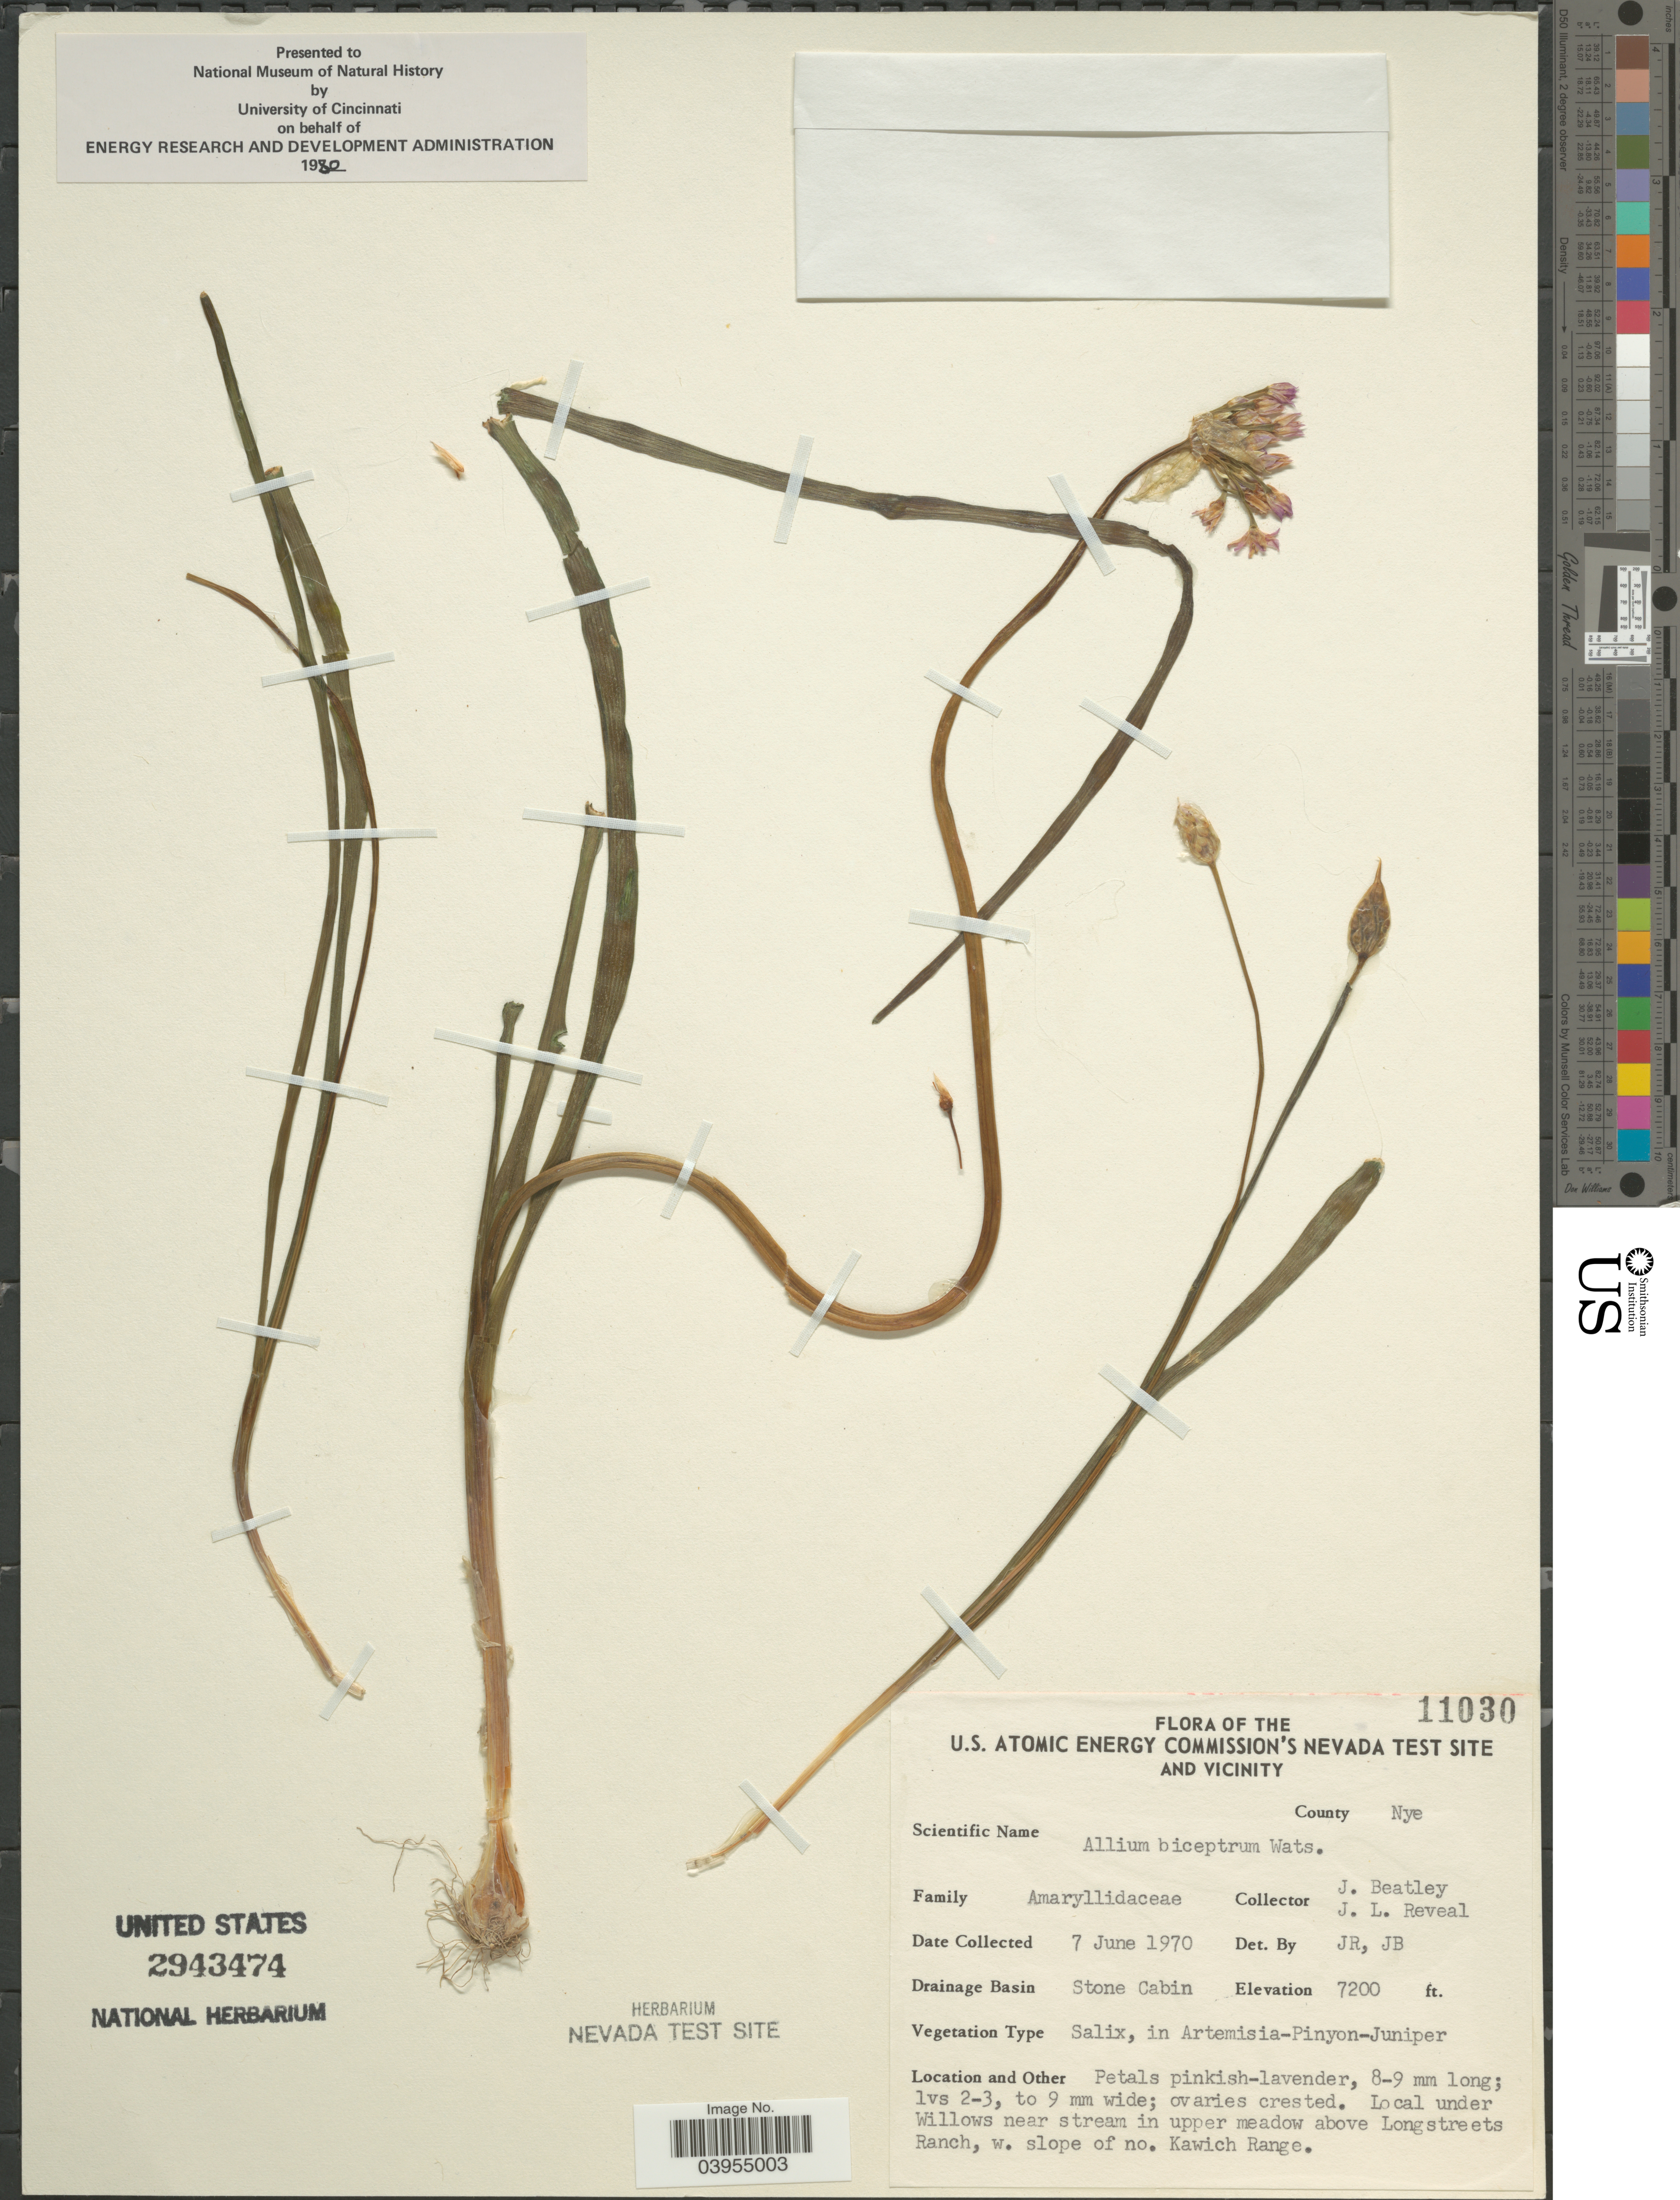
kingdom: Plantae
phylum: Tracheophyta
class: Liliopsida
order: Asparagales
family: Amaryllidaceae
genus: Allium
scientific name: Allium bisceptrum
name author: S. Watson in C. King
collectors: J. C. Beatley & J. L. Reveal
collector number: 11030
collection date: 1970-06-07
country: United States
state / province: Nevada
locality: U.S. Atomic Energy Commission's Nevada Test Site and Vicinity. County Nye. Drainage Basin Stone Cabin. Local under Willows near stream in upper meadow above Longstreets Ranch, w. slope of no. Kawich Range.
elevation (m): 2195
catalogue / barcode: US 2943474